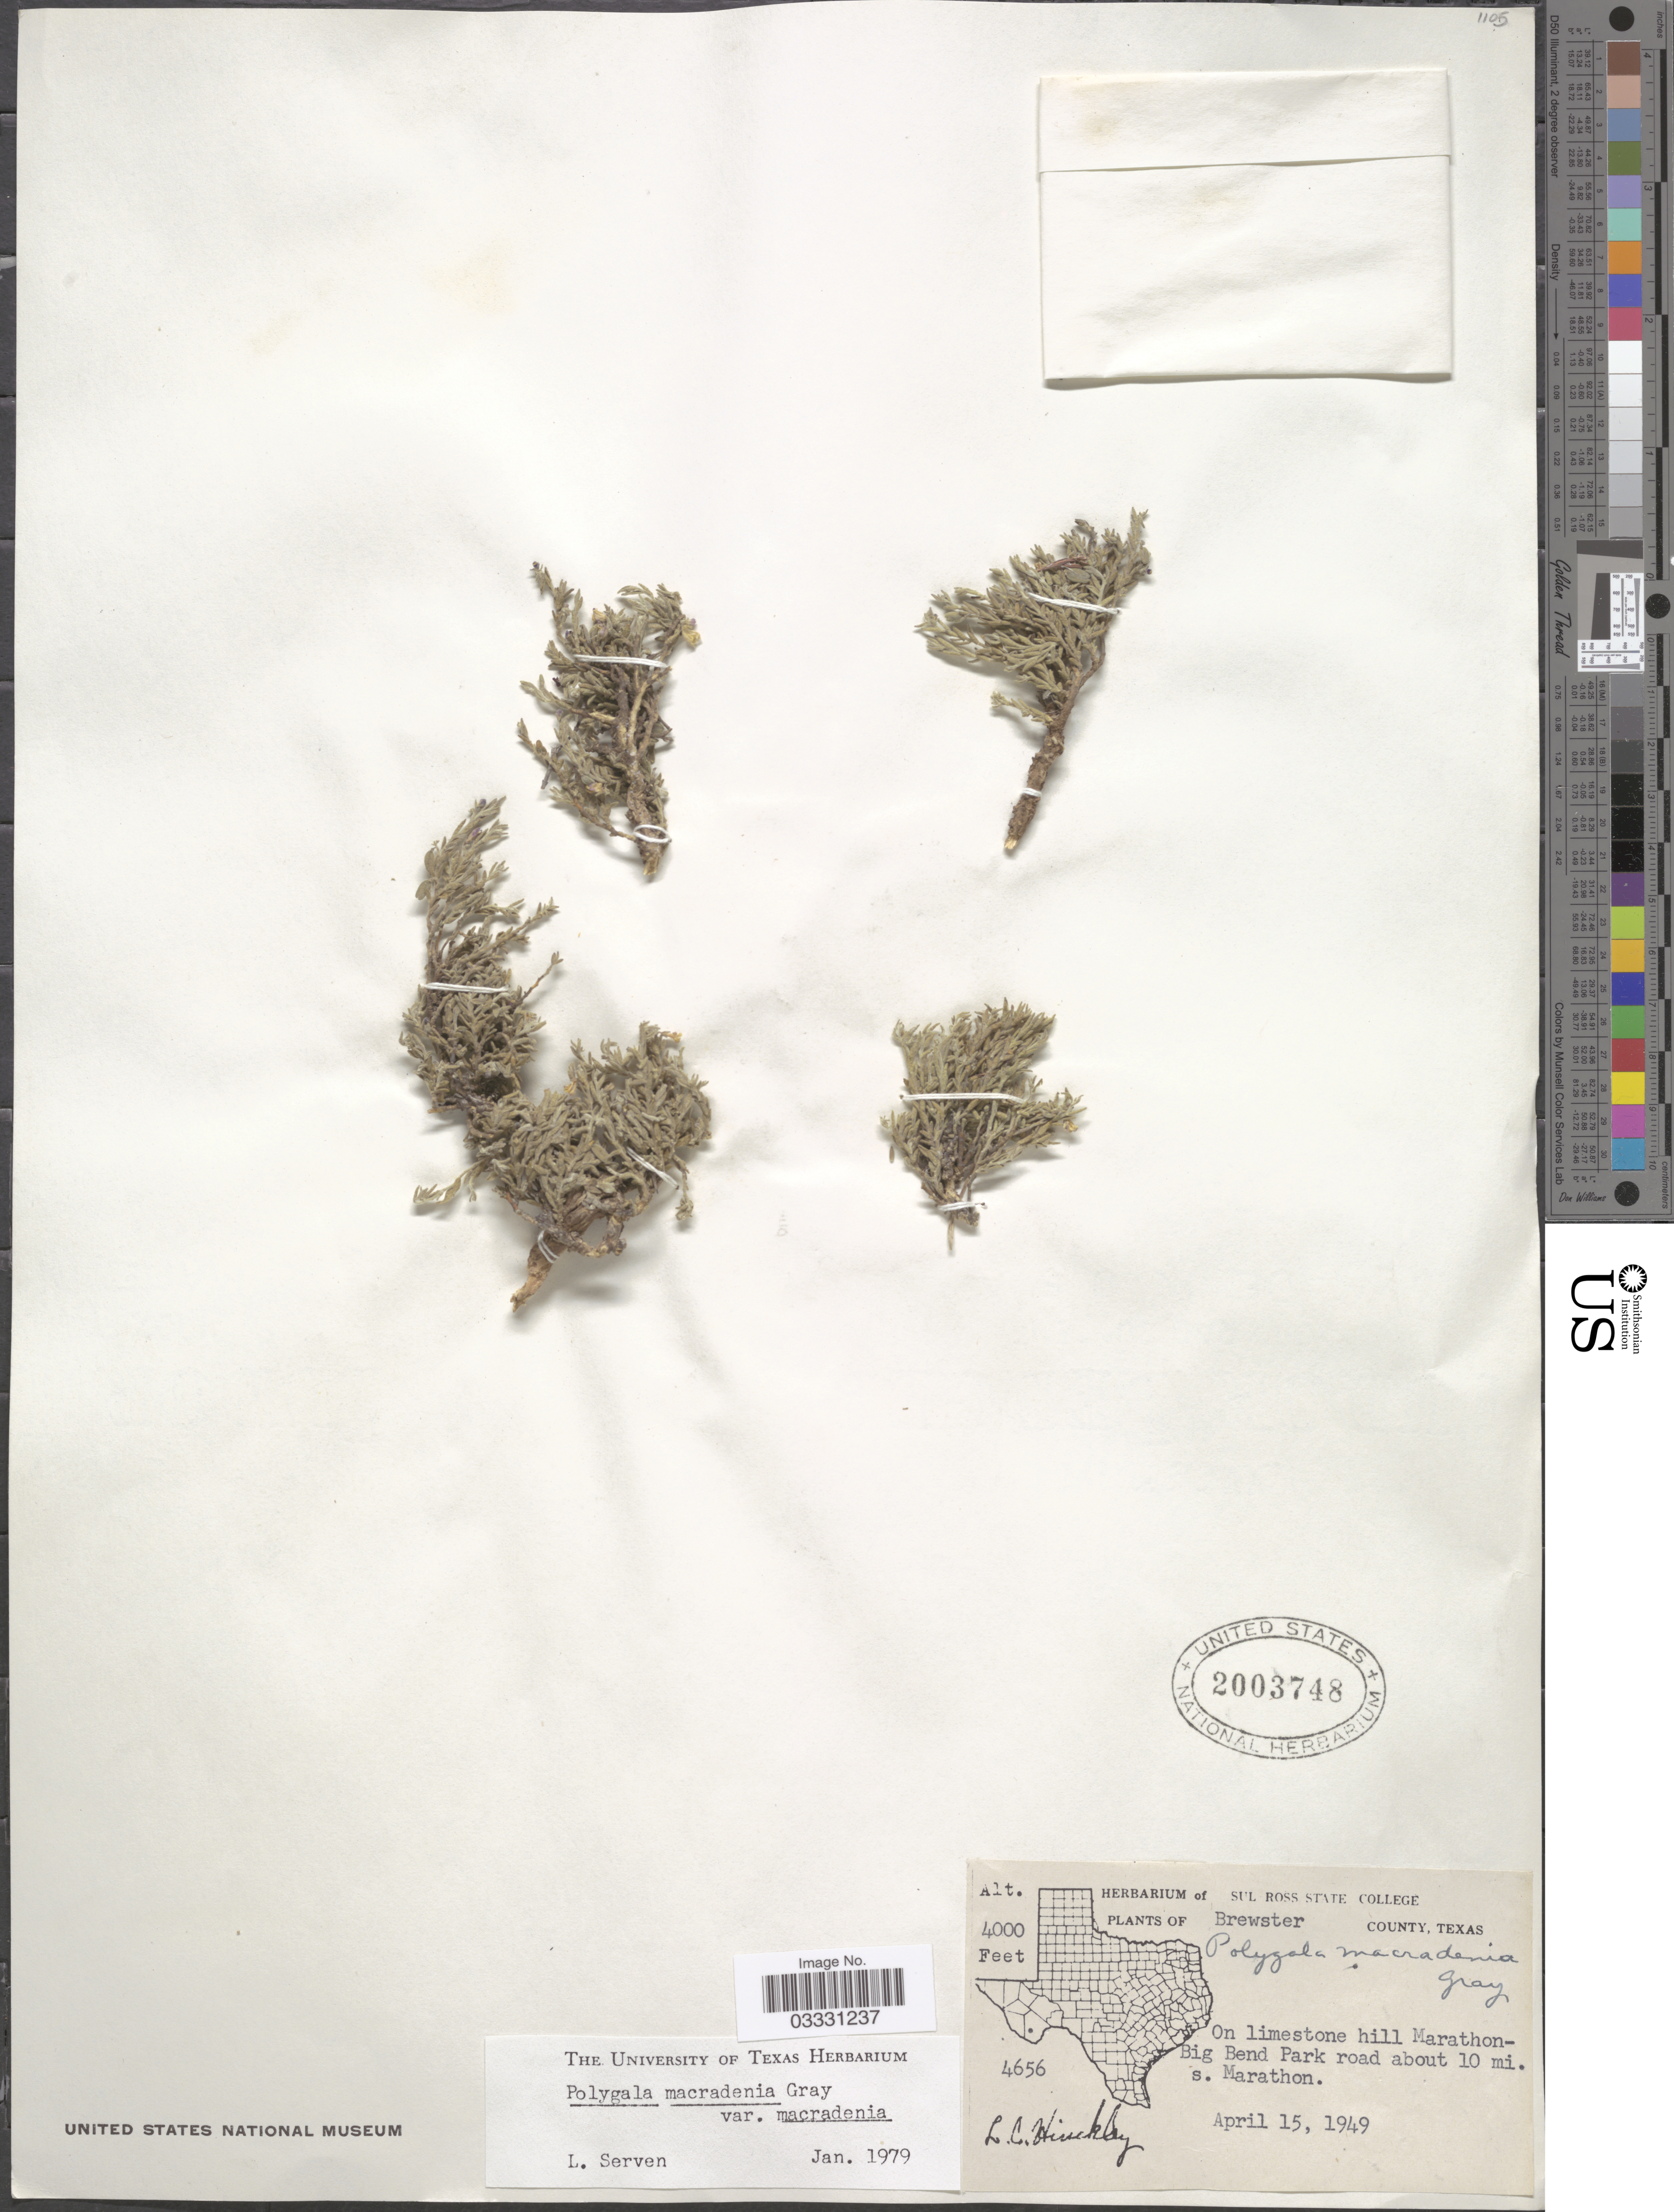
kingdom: Plantae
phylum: Tracheophyta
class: Magnoliopsida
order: Fabales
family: Polygalaceae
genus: Hebecarpa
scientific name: Hebecarpa macradenia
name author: (A. Gray) J.R. Abbott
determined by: Strong, Mark T., (BOT), Smithsonian Institution - National Museum of Natural History (UNITED STATES)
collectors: L. Hinckley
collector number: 4656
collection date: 1949-04-15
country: United States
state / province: Texas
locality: Brewster County. On limestone hill Marathon-Big Bend Park road about 10 mi. s. Marathon.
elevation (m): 1219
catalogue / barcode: US 2003748